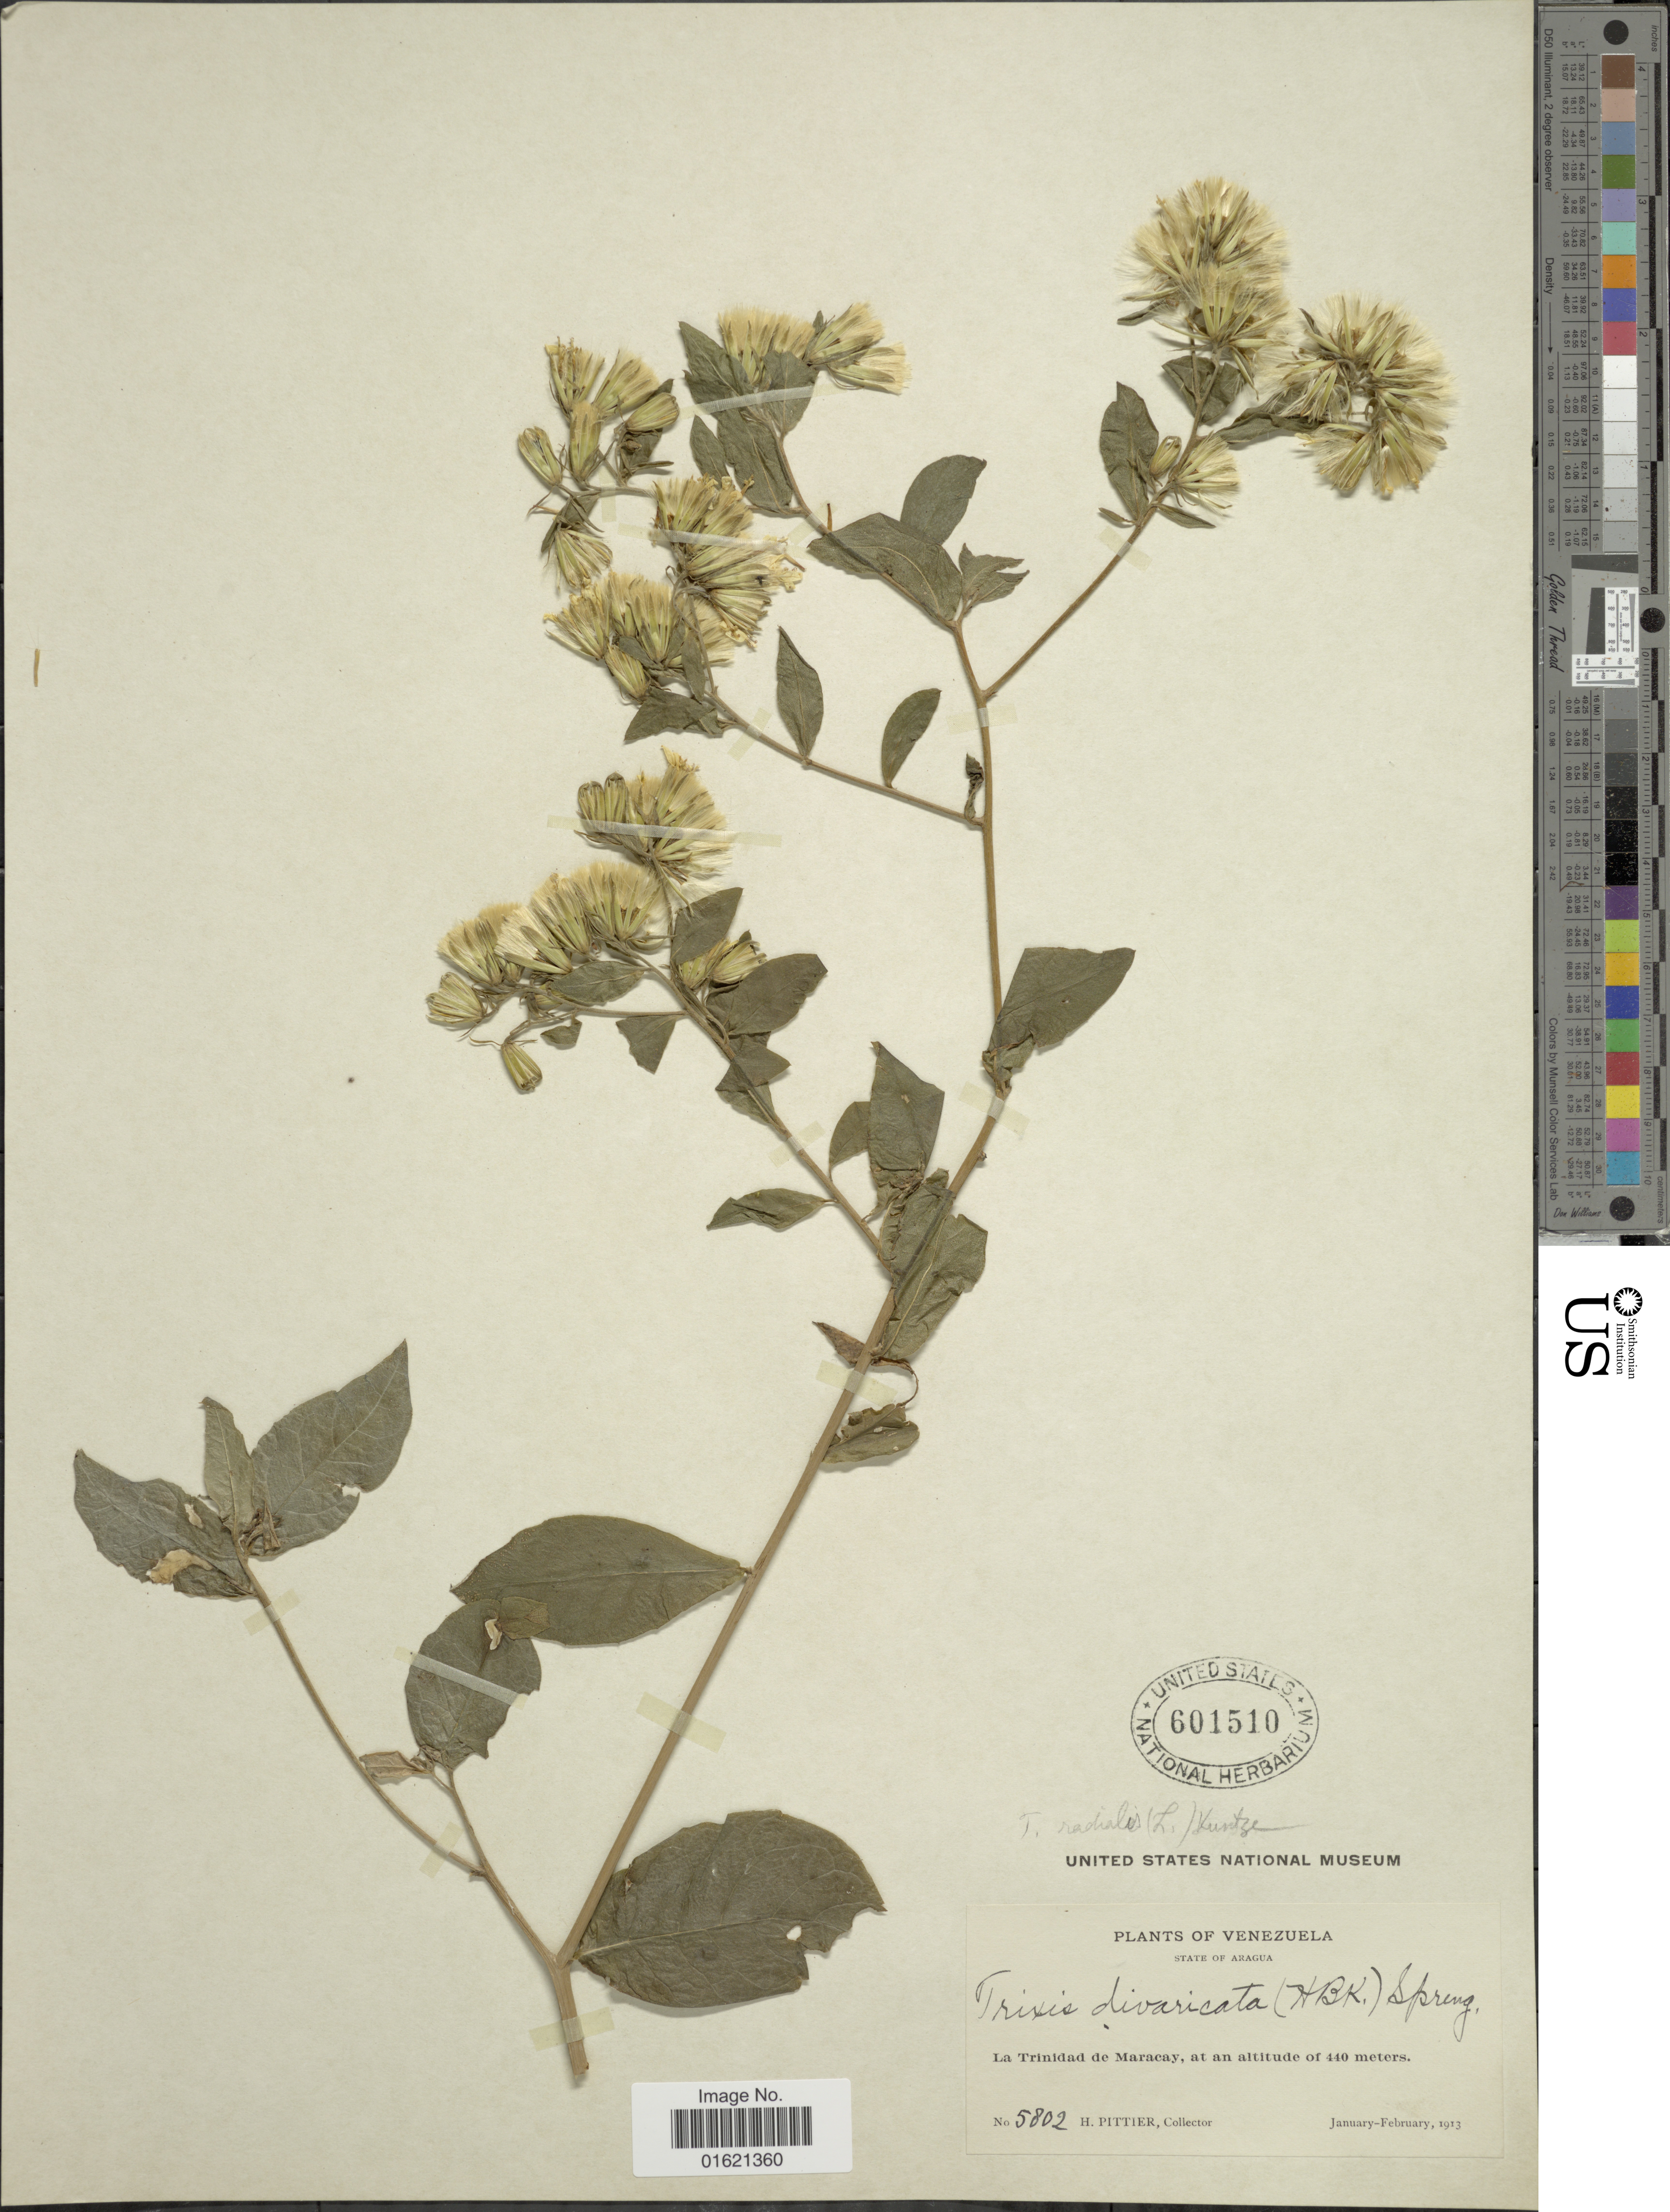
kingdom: Plantae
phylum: Tracheophyta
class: Magnoliopsida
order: Asterales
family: Asteraceae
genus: Trixis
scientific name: Trixis inula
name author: Crantz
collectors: H. F. Pittier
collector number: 5802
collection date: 1913-01/1913-02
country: Venezuela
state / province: Aragua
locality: State of Aragua, La Trinidad de Maracay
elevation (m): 440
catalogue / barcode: US 601510